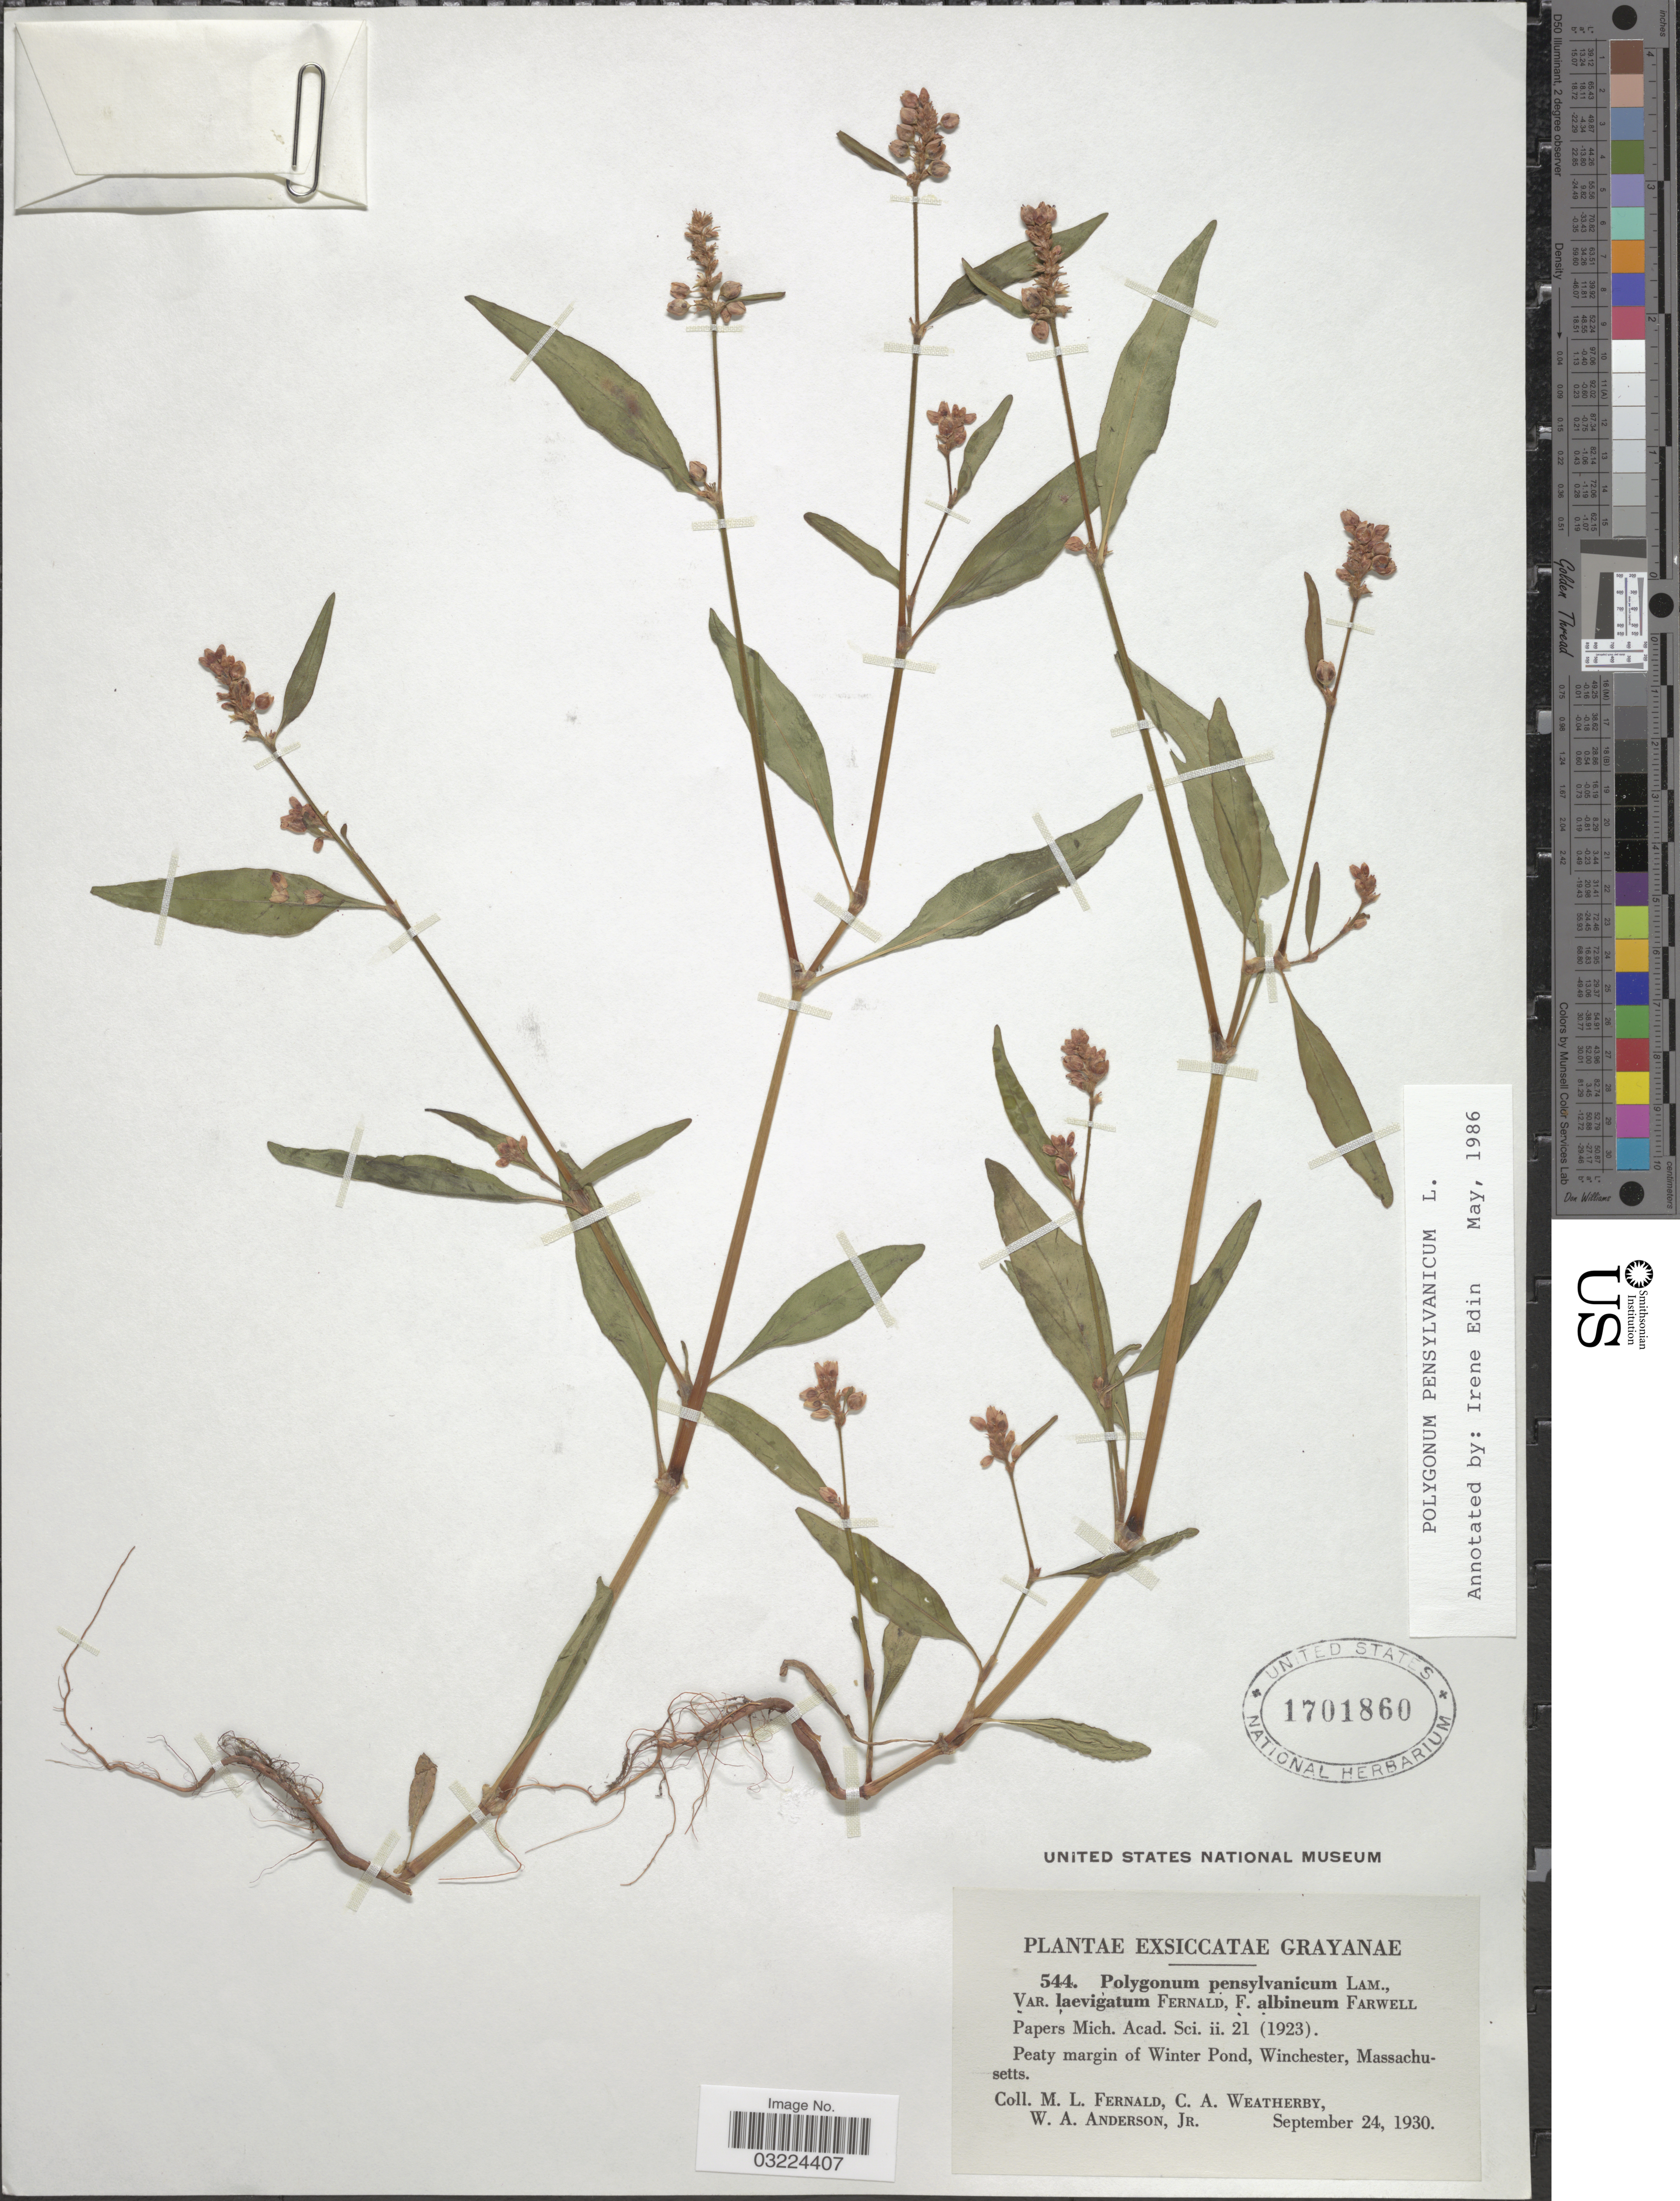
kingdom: Plantae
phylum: Tracheophyta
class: Magnoliopsida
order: Caryophyllales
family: Polygonaceae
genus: Persicaria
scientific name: Persicaria pensylvanica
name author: (L.) M. Gómez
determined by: Atha, D. E.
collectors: M. L. Fernald, C. A. Weatherby & W. A. Anderson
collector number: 544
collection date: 1930-09-24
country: United States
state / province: Massachusetts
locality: Peaty margin of Winter Pond, Winchester.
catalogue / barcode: US 1701860